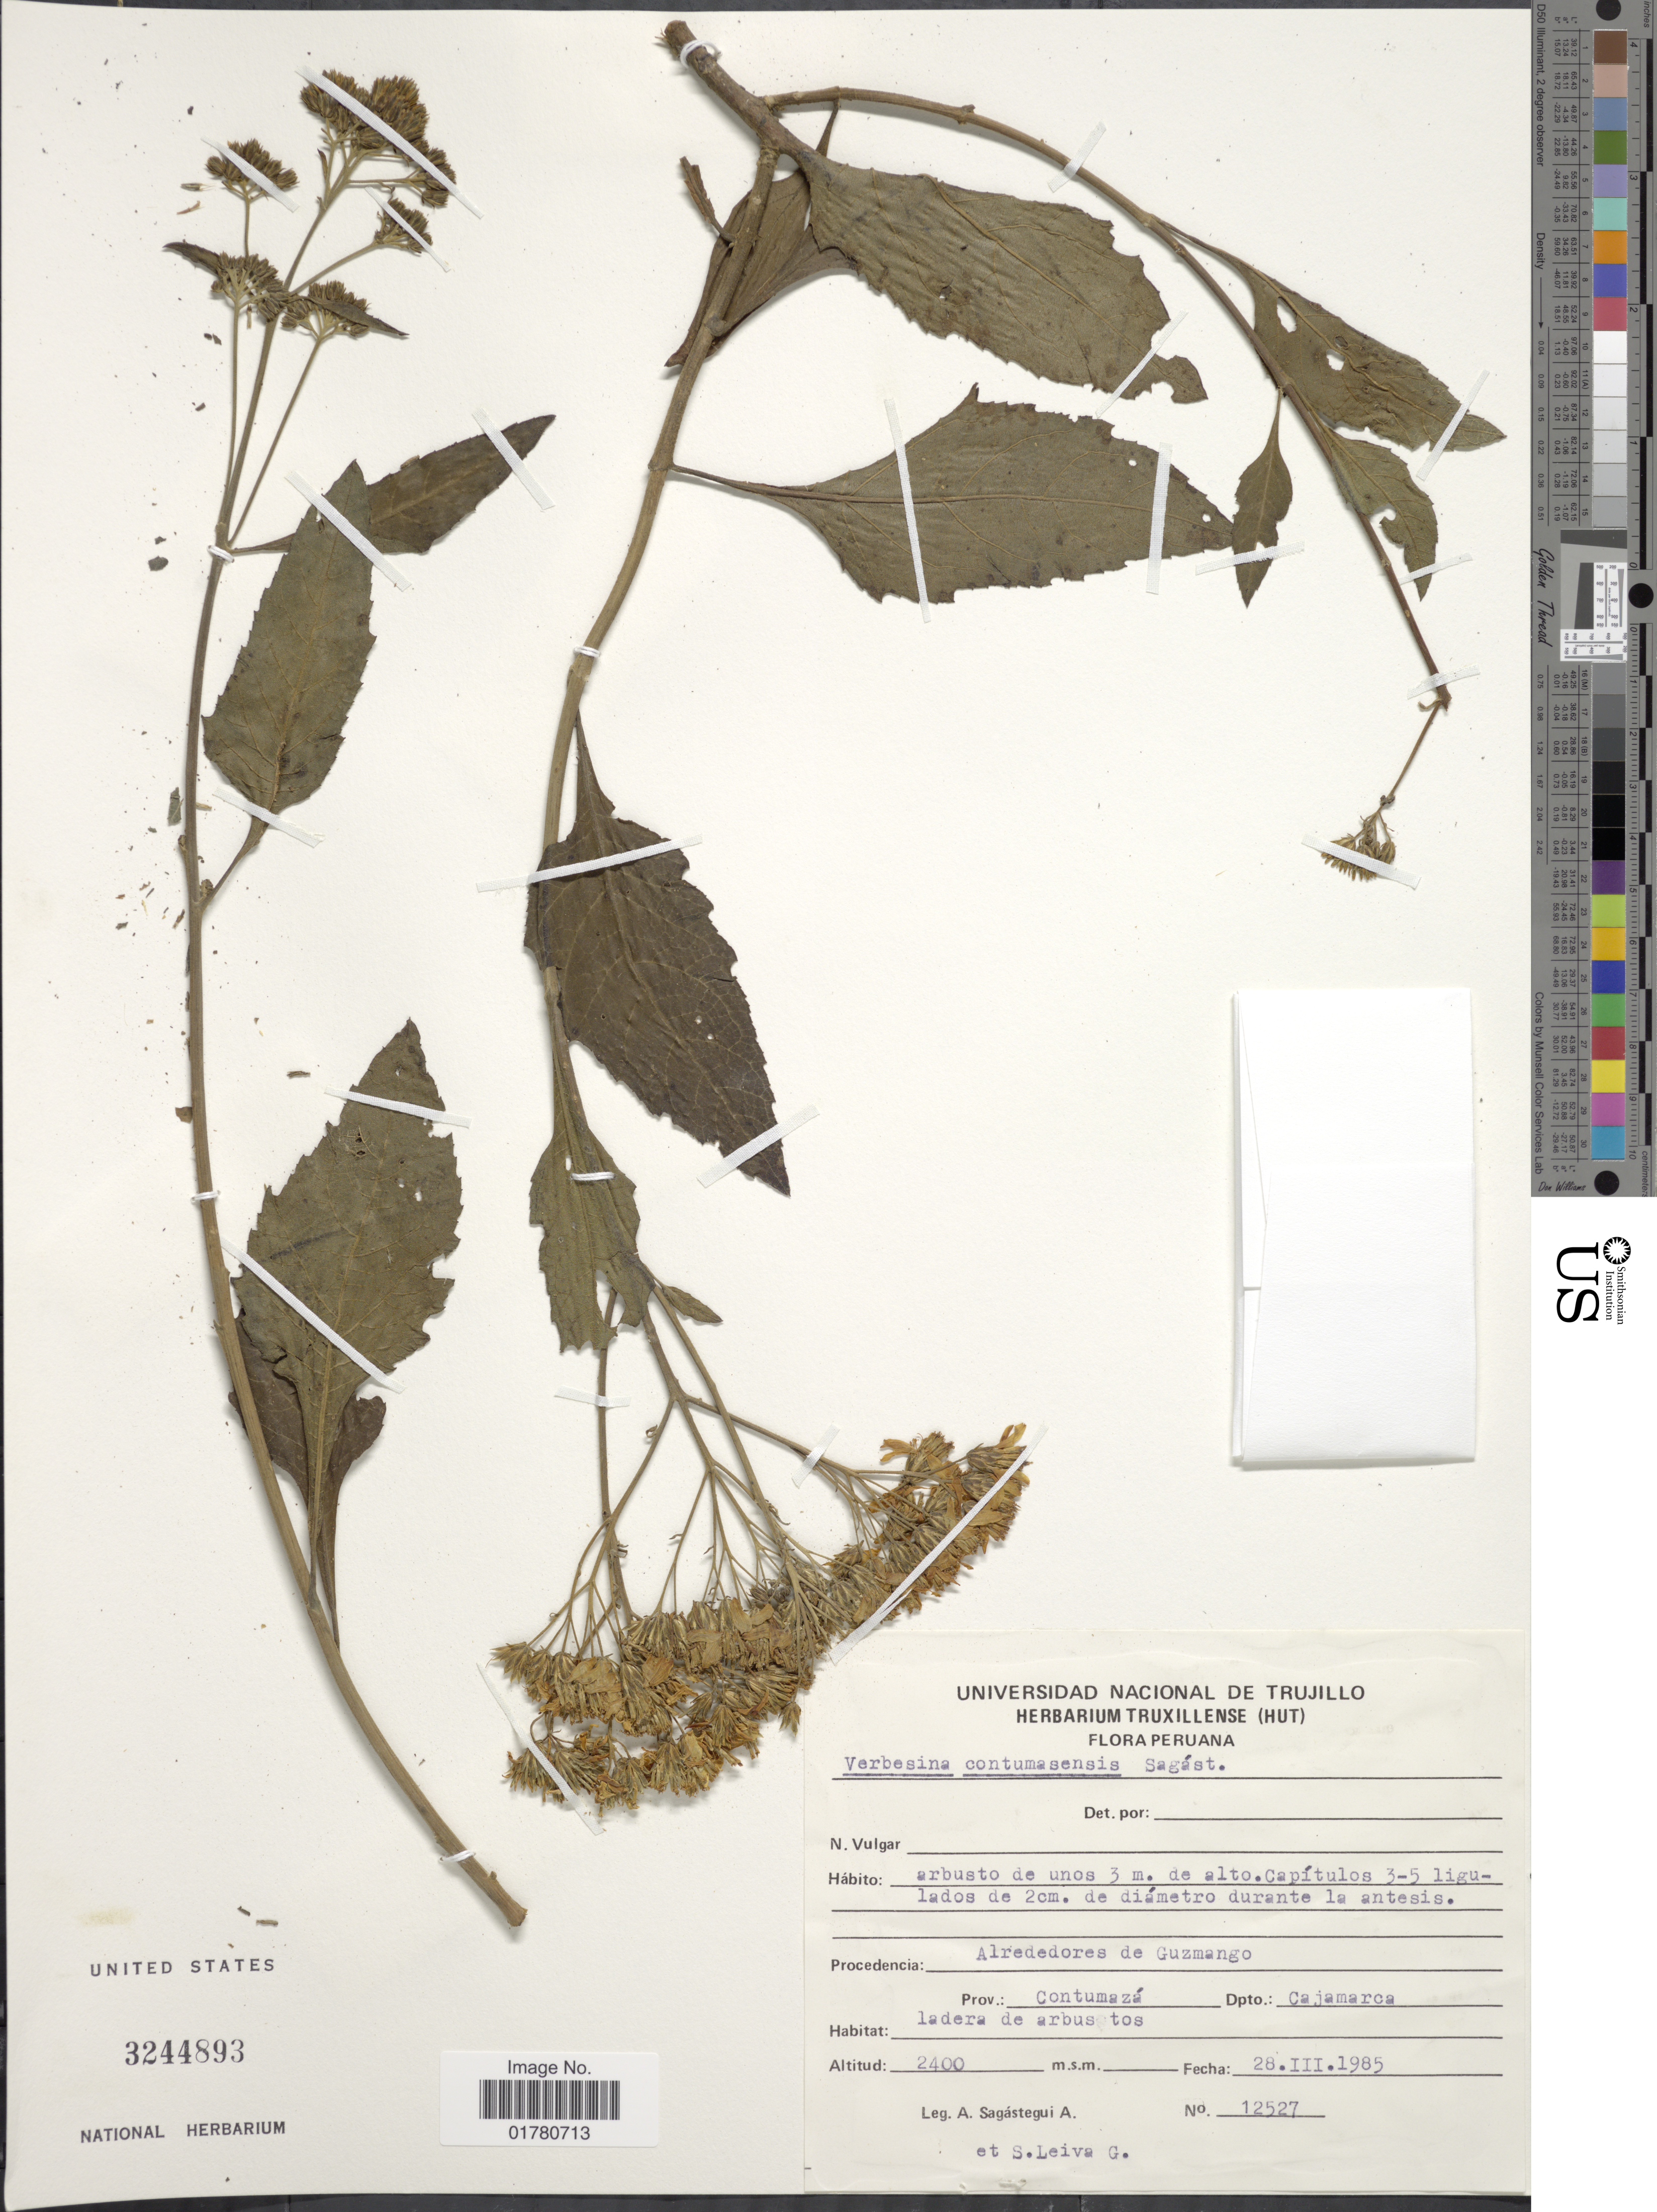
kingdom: Plantae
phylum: Tracheophyta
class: Magnoliopsida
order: Asterales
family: Asteraceae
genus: Verbesina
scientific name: Verbesina contumacensis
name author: Sagást.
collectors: A. Sagástegui A. & S. Leiva G.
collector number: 12527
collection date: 1985-03-28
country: Peru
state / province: Cajamarca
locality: Alrededores de Guzmango, Prov. Contumazá, Dpto Cajamarca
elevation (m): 2400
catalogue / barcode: US 3244893